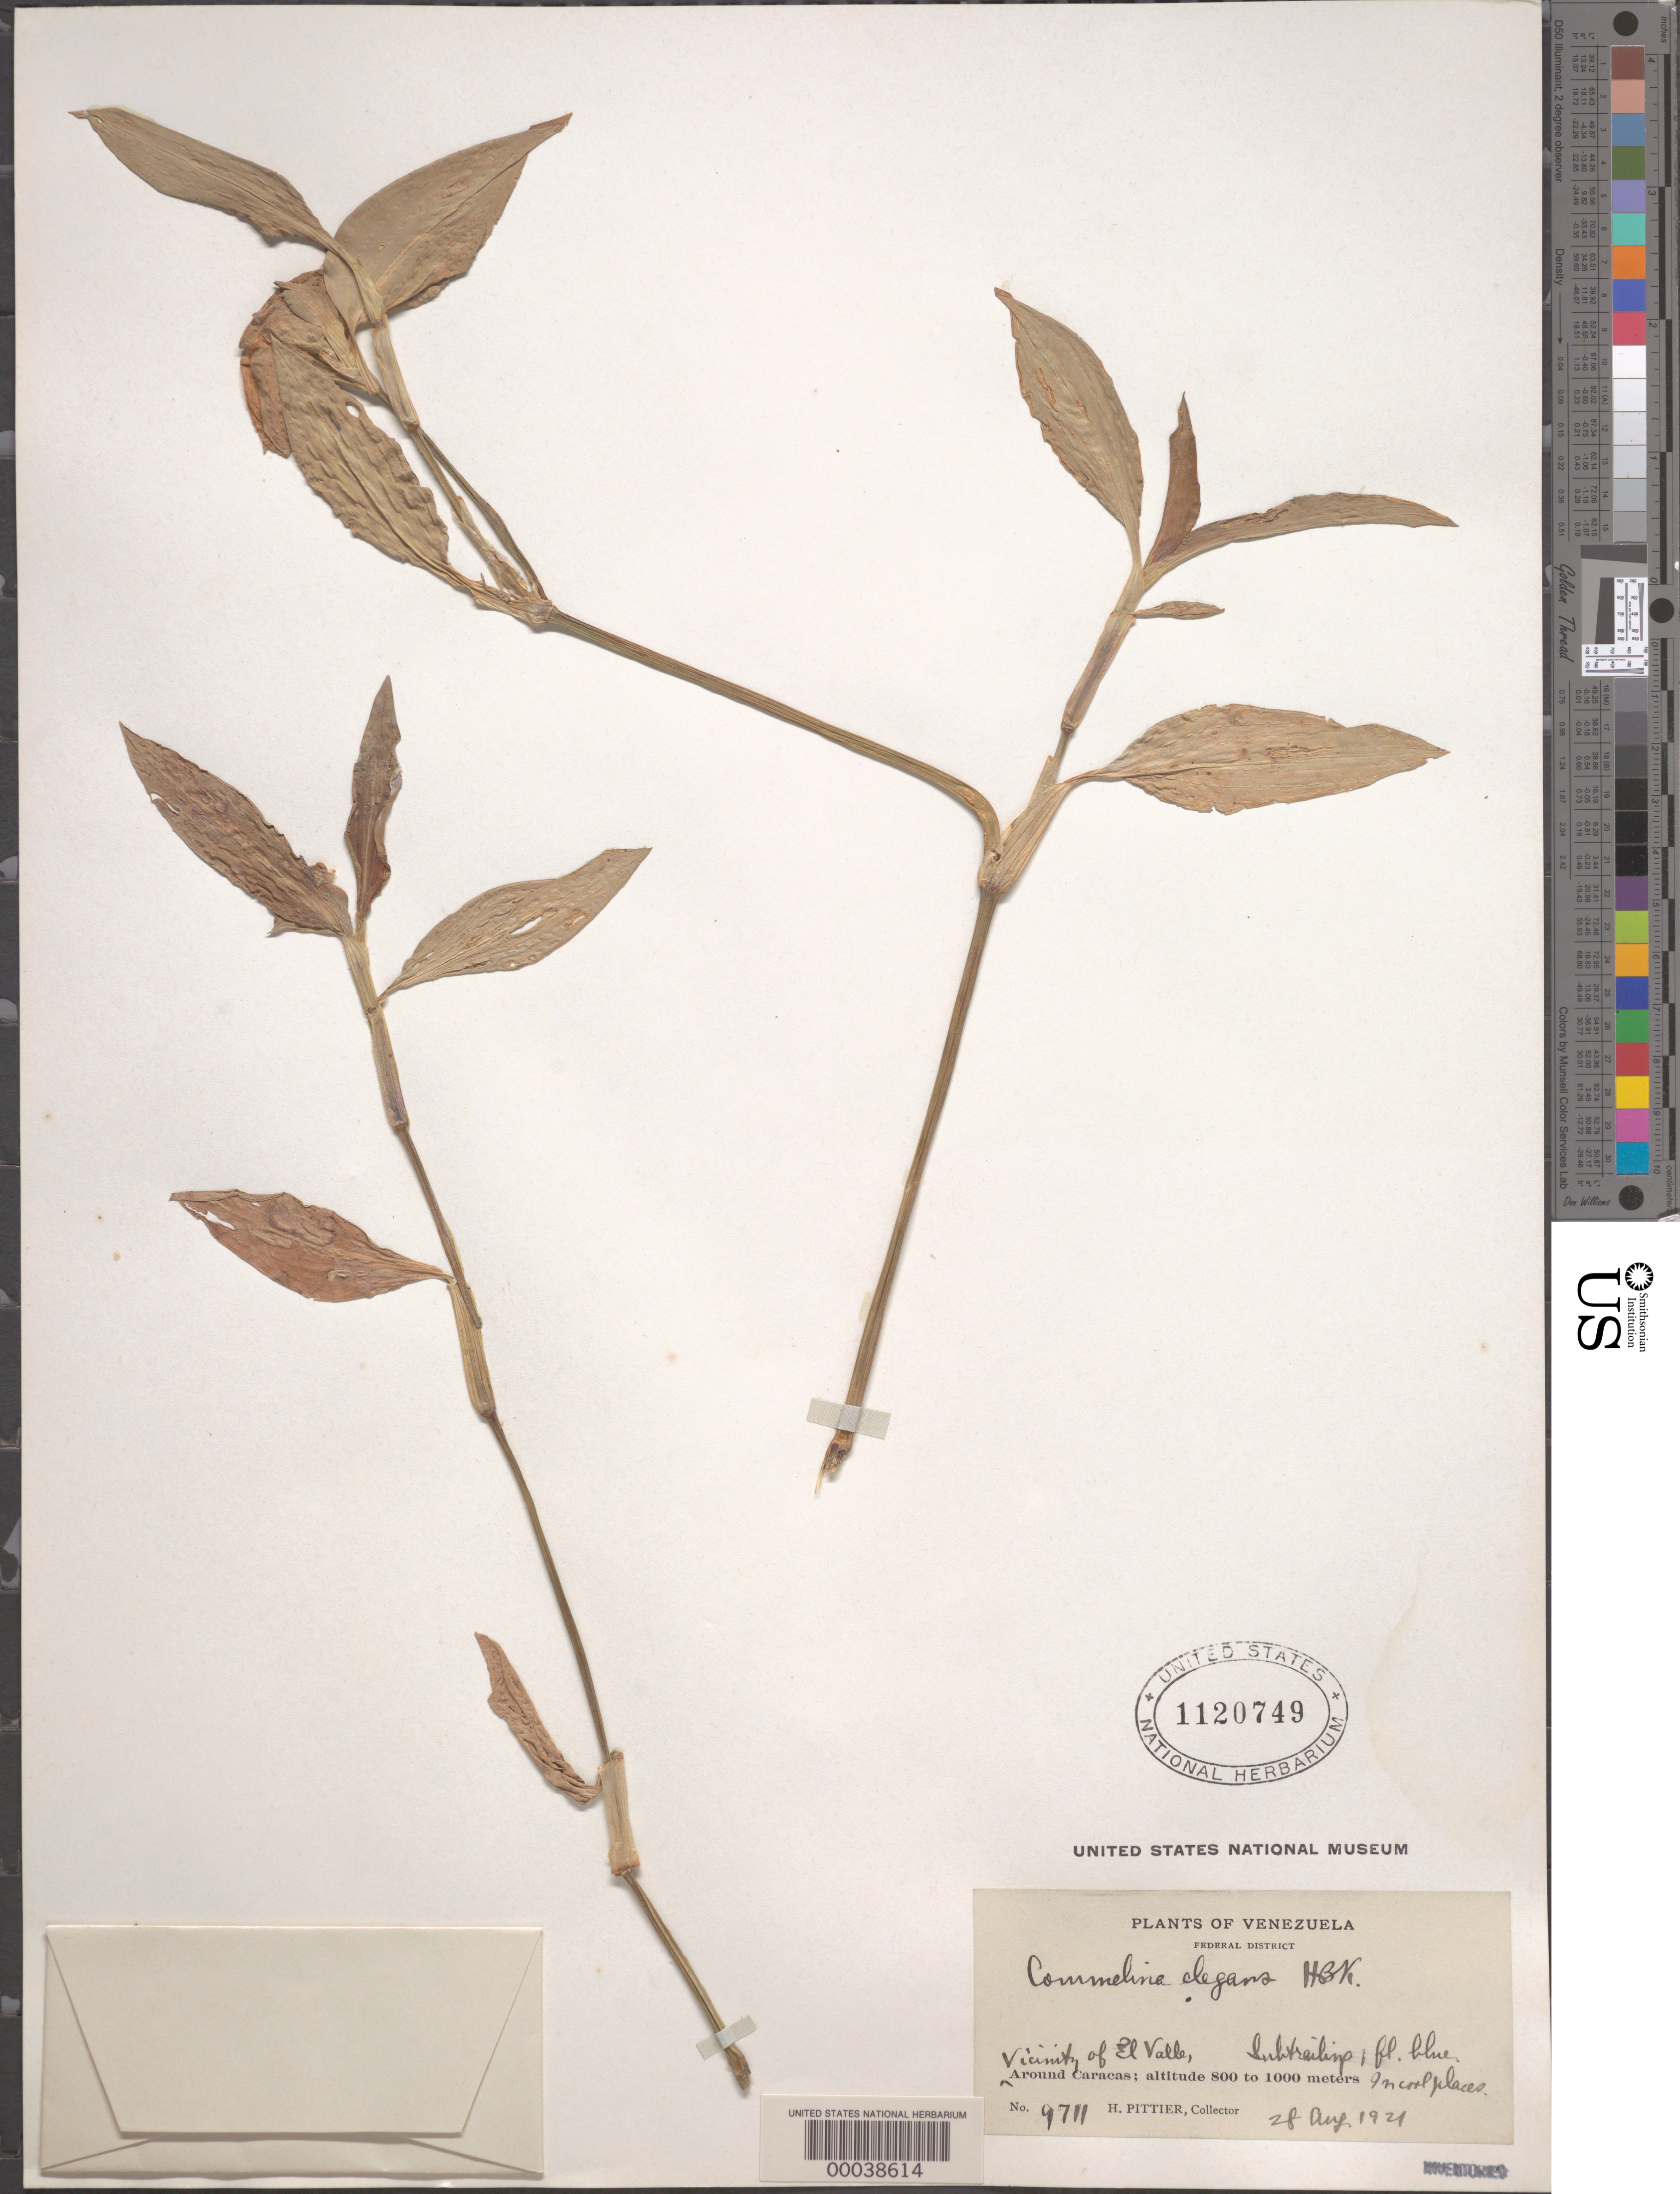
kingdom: Plantae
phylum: Tracheophyta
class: Liliopsida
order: Commelinales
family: Commelinaceae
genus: Commelina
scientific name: Commelina erecta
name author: L.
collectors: H. F. Pittier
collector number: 9711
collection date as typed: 28 Aug 1921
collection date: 1921-08-28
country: Venezuela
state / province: Distrito Federal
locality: El valle, around caracas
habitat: Cool places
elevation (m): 800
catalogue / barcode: US 1120749